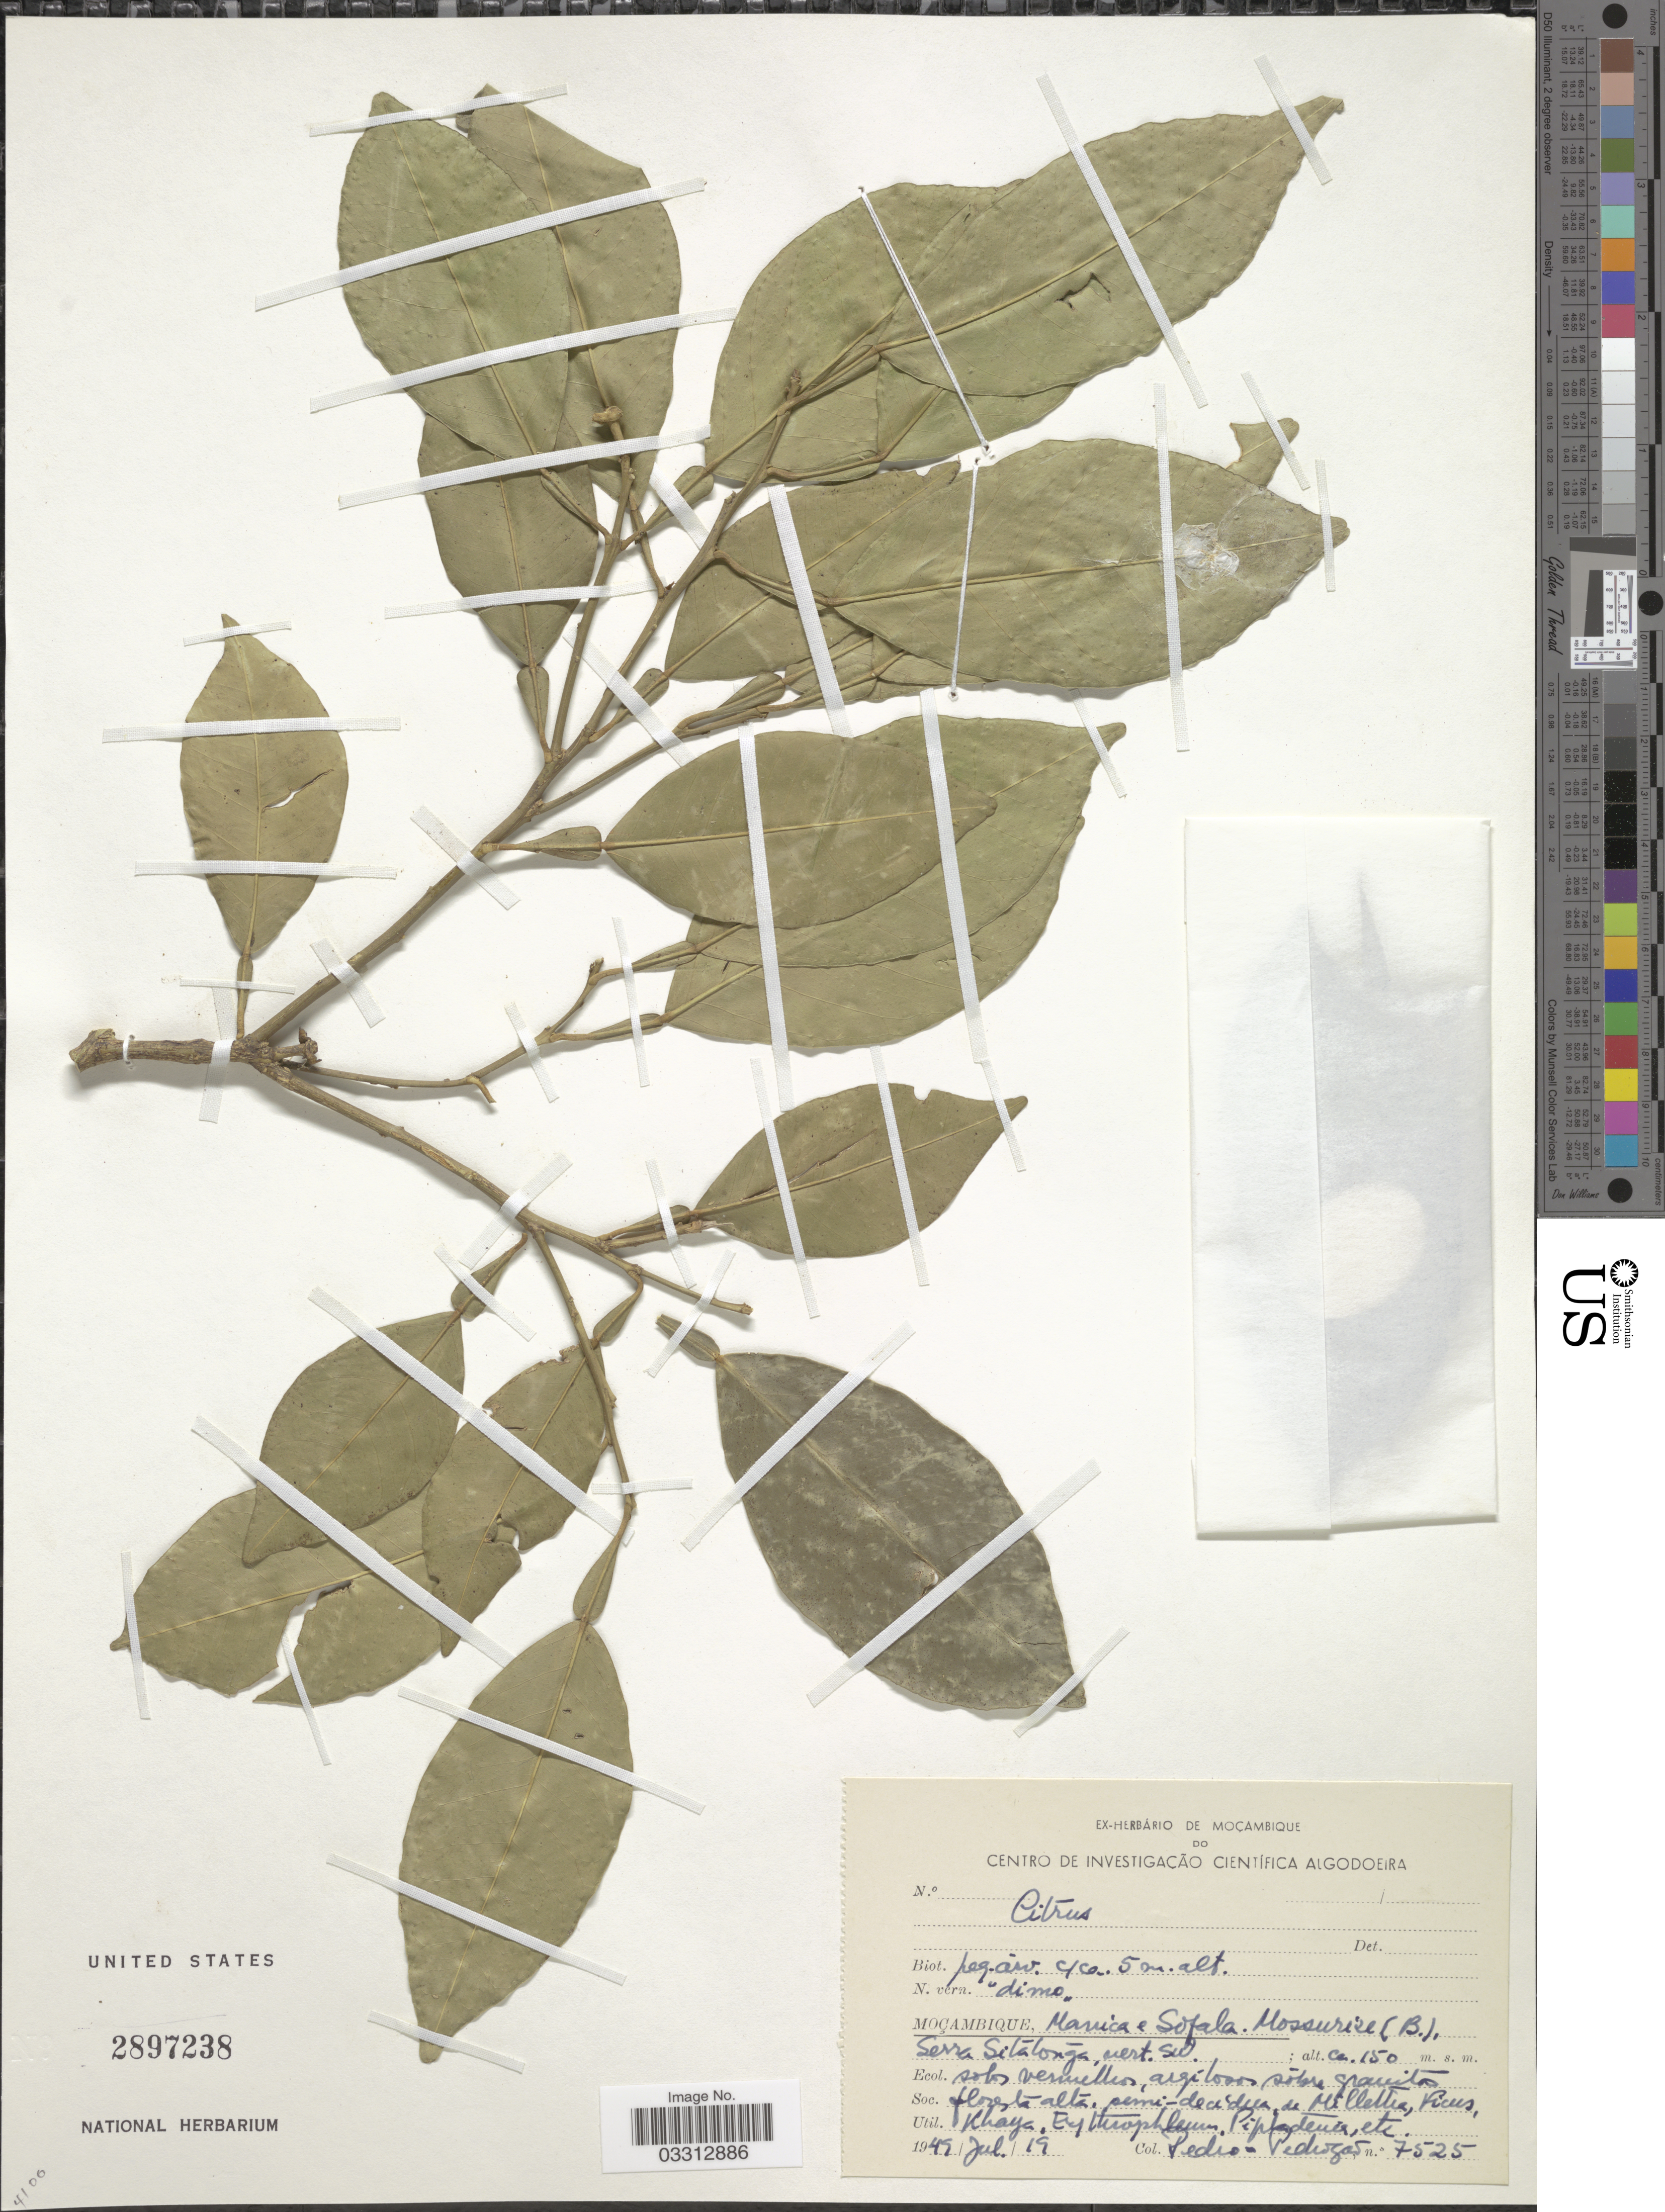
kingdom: Plantae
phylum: Tracheophyta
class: Magnoliopsida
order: Sapindales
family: Rutaceae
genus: Citrus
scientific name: Citrus sp.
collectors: Pedro & Pedrogao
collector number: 7525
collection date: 1949-07-19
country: Mozambique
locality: Manica e Sofala. Mossurize (B.), Serra Sitatonga, vert. SW.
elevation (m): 150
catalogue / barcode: US 2897238